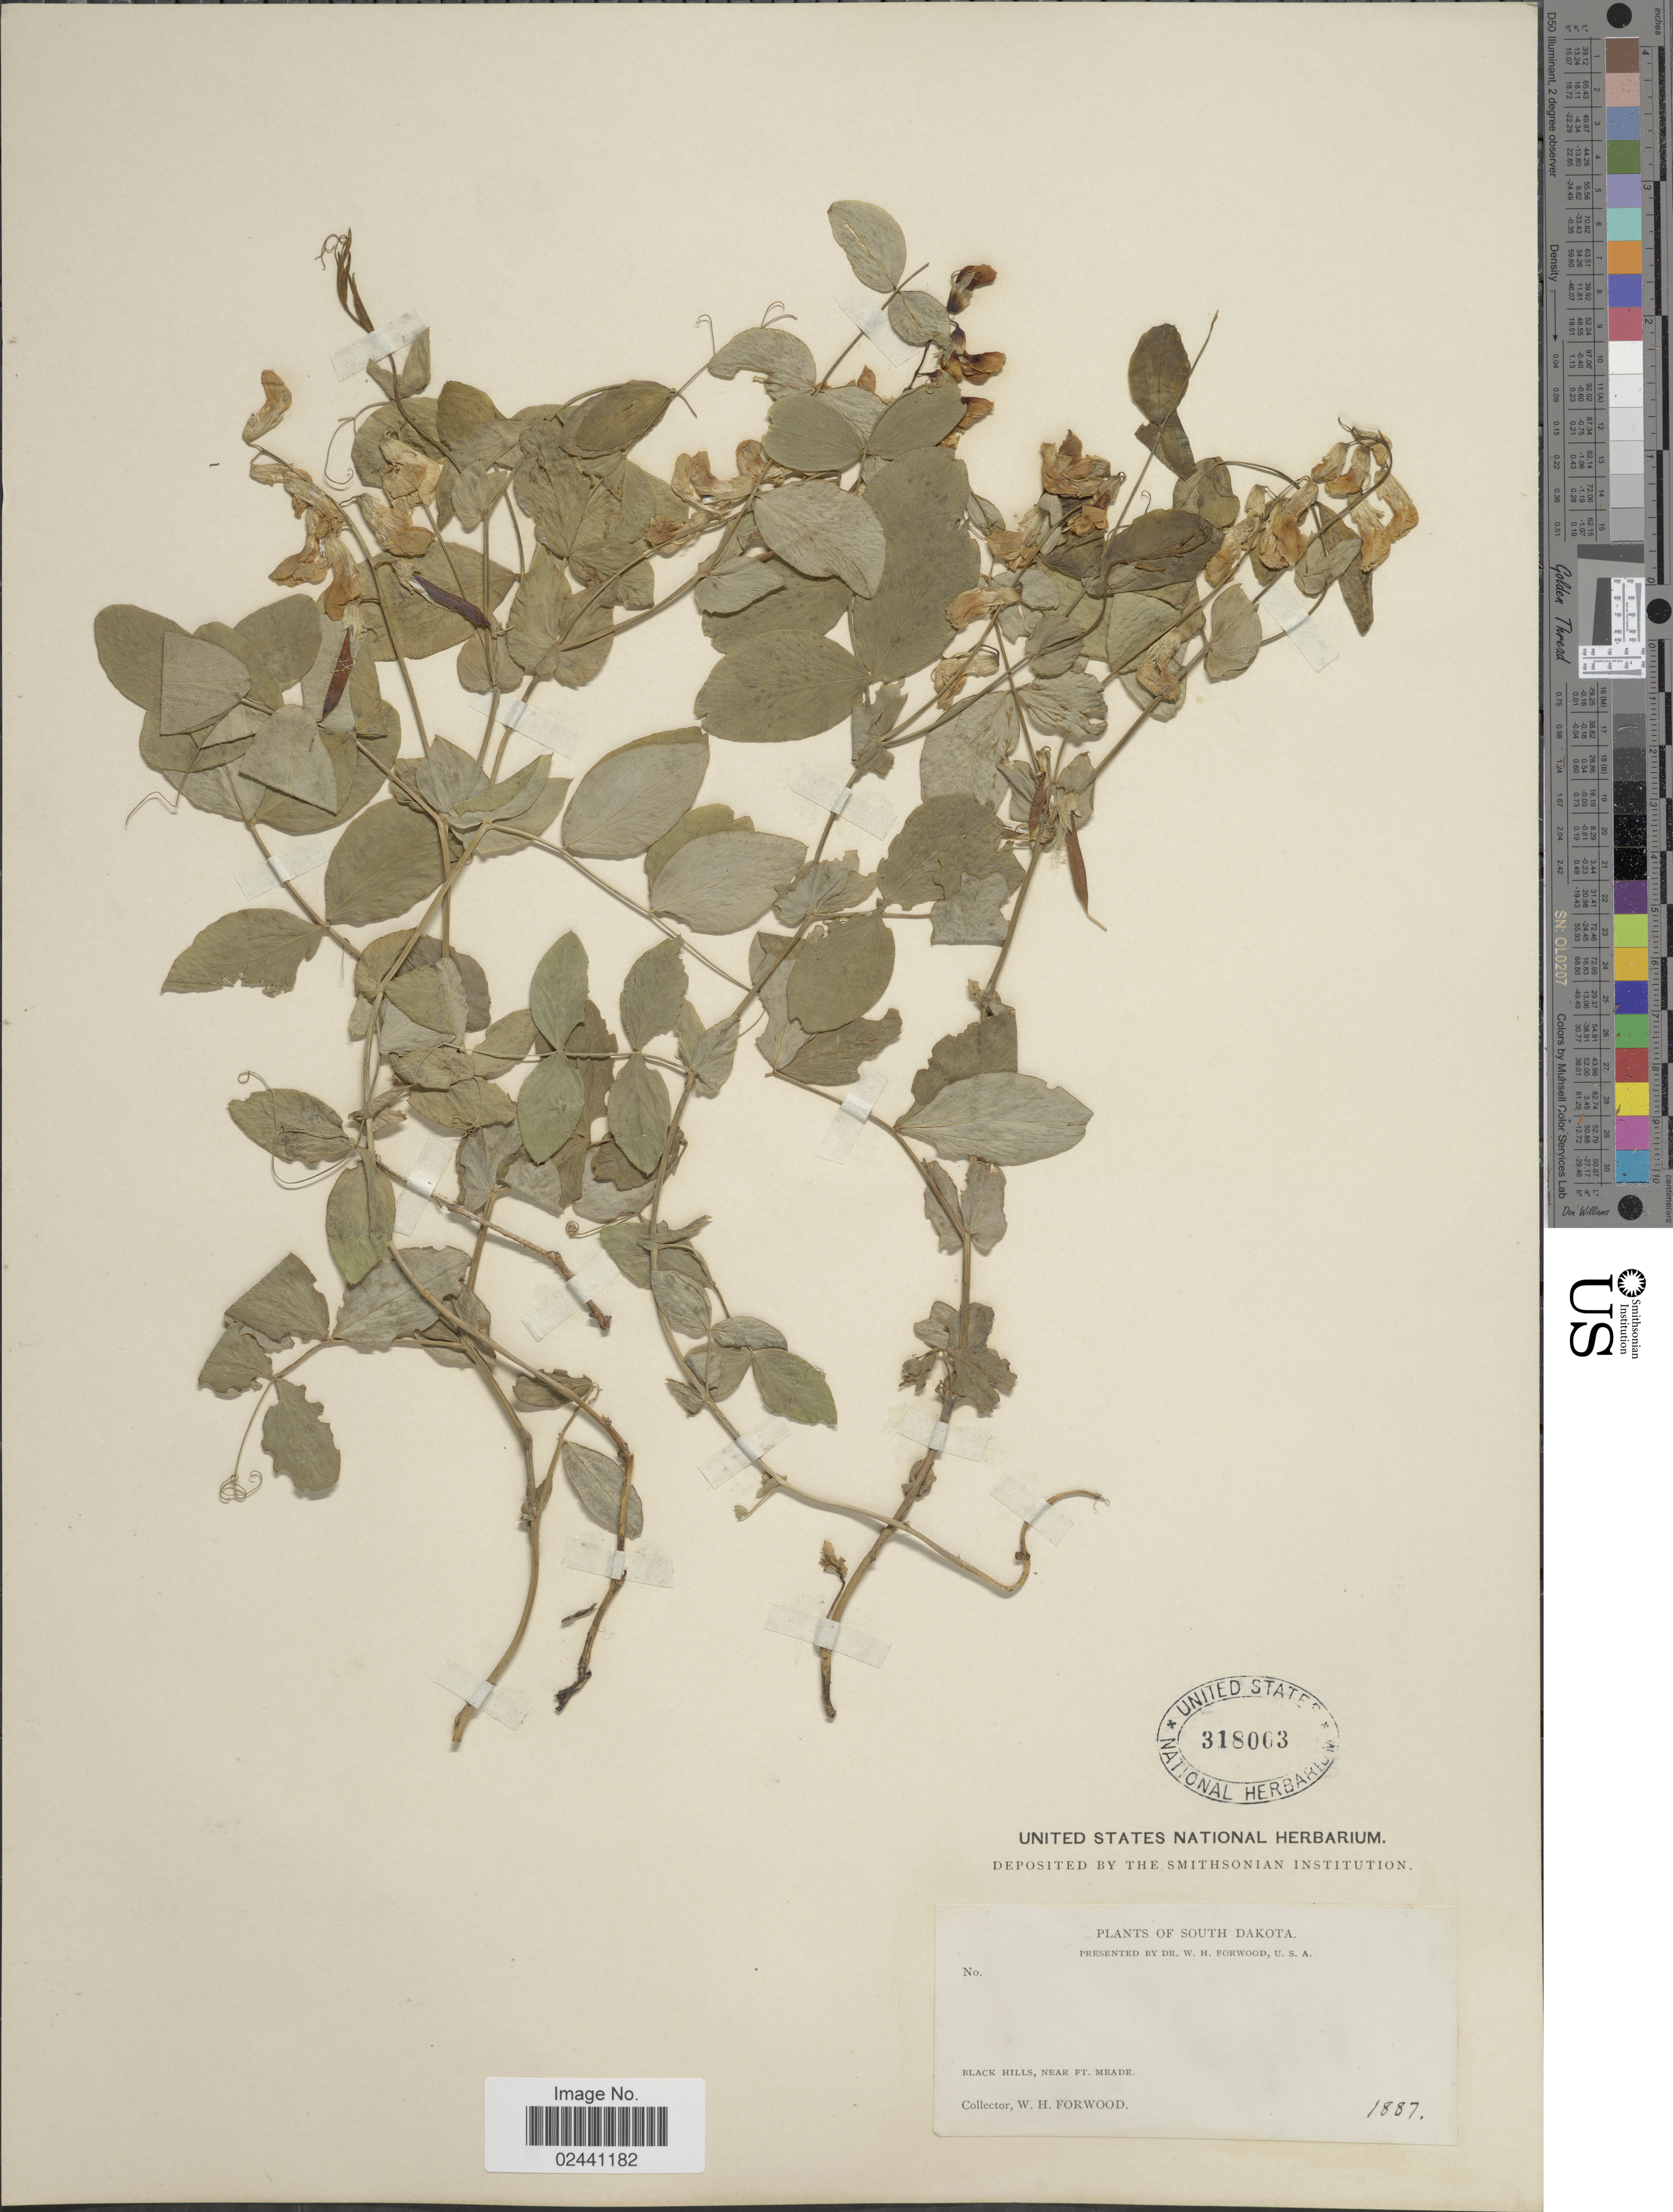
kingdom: Plantae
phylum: Tracheophyta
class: Magnoliopsida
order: Fabales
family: Fabaceae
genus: Lathyrus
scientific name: Lathyrus ochroleucus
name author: Hook.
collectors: W. Forwood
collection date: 1887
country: United States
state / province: South Dakota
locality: Black Hills, Near ft. Meade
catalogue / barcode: US 318003